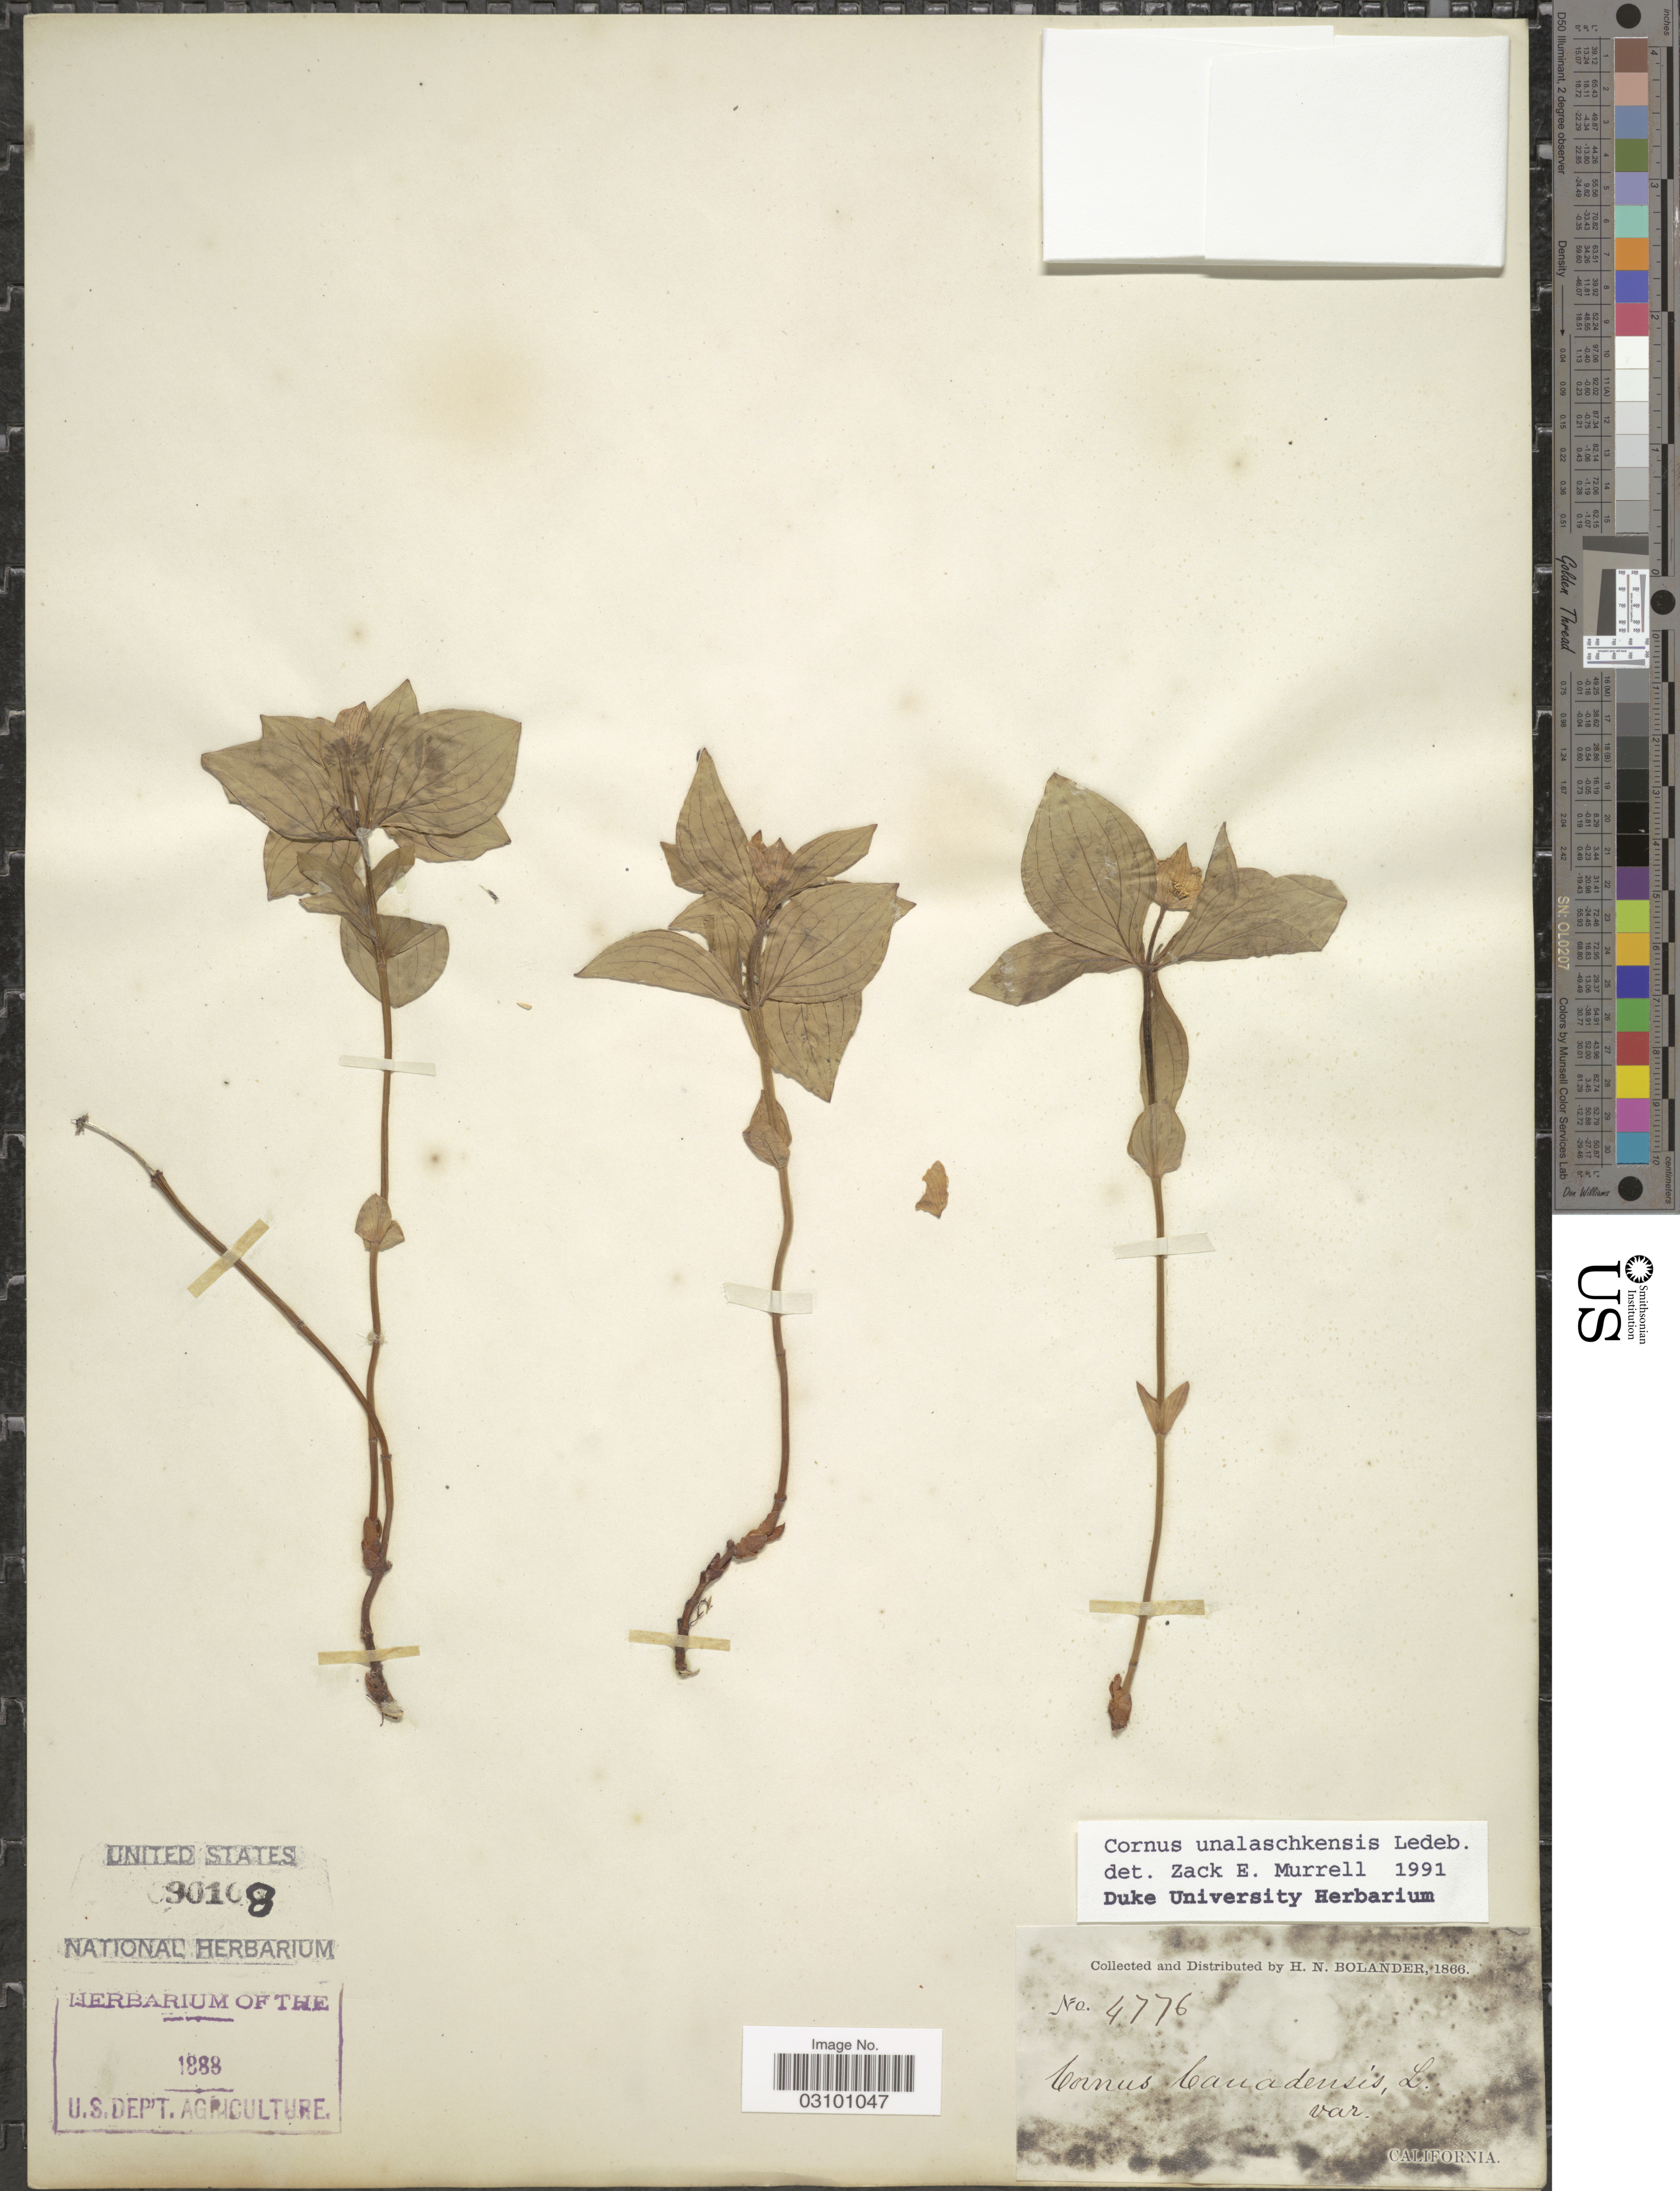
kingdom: Plantae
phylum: Tracheophyta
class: Magnoliopsida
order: Cornales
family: Cornaceae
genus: Cornus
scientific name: Cornus unalaschkensis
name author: Ledeb.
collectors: H. Bolander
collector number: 4776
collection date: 1866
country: United States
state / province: California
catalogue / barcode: US 90108